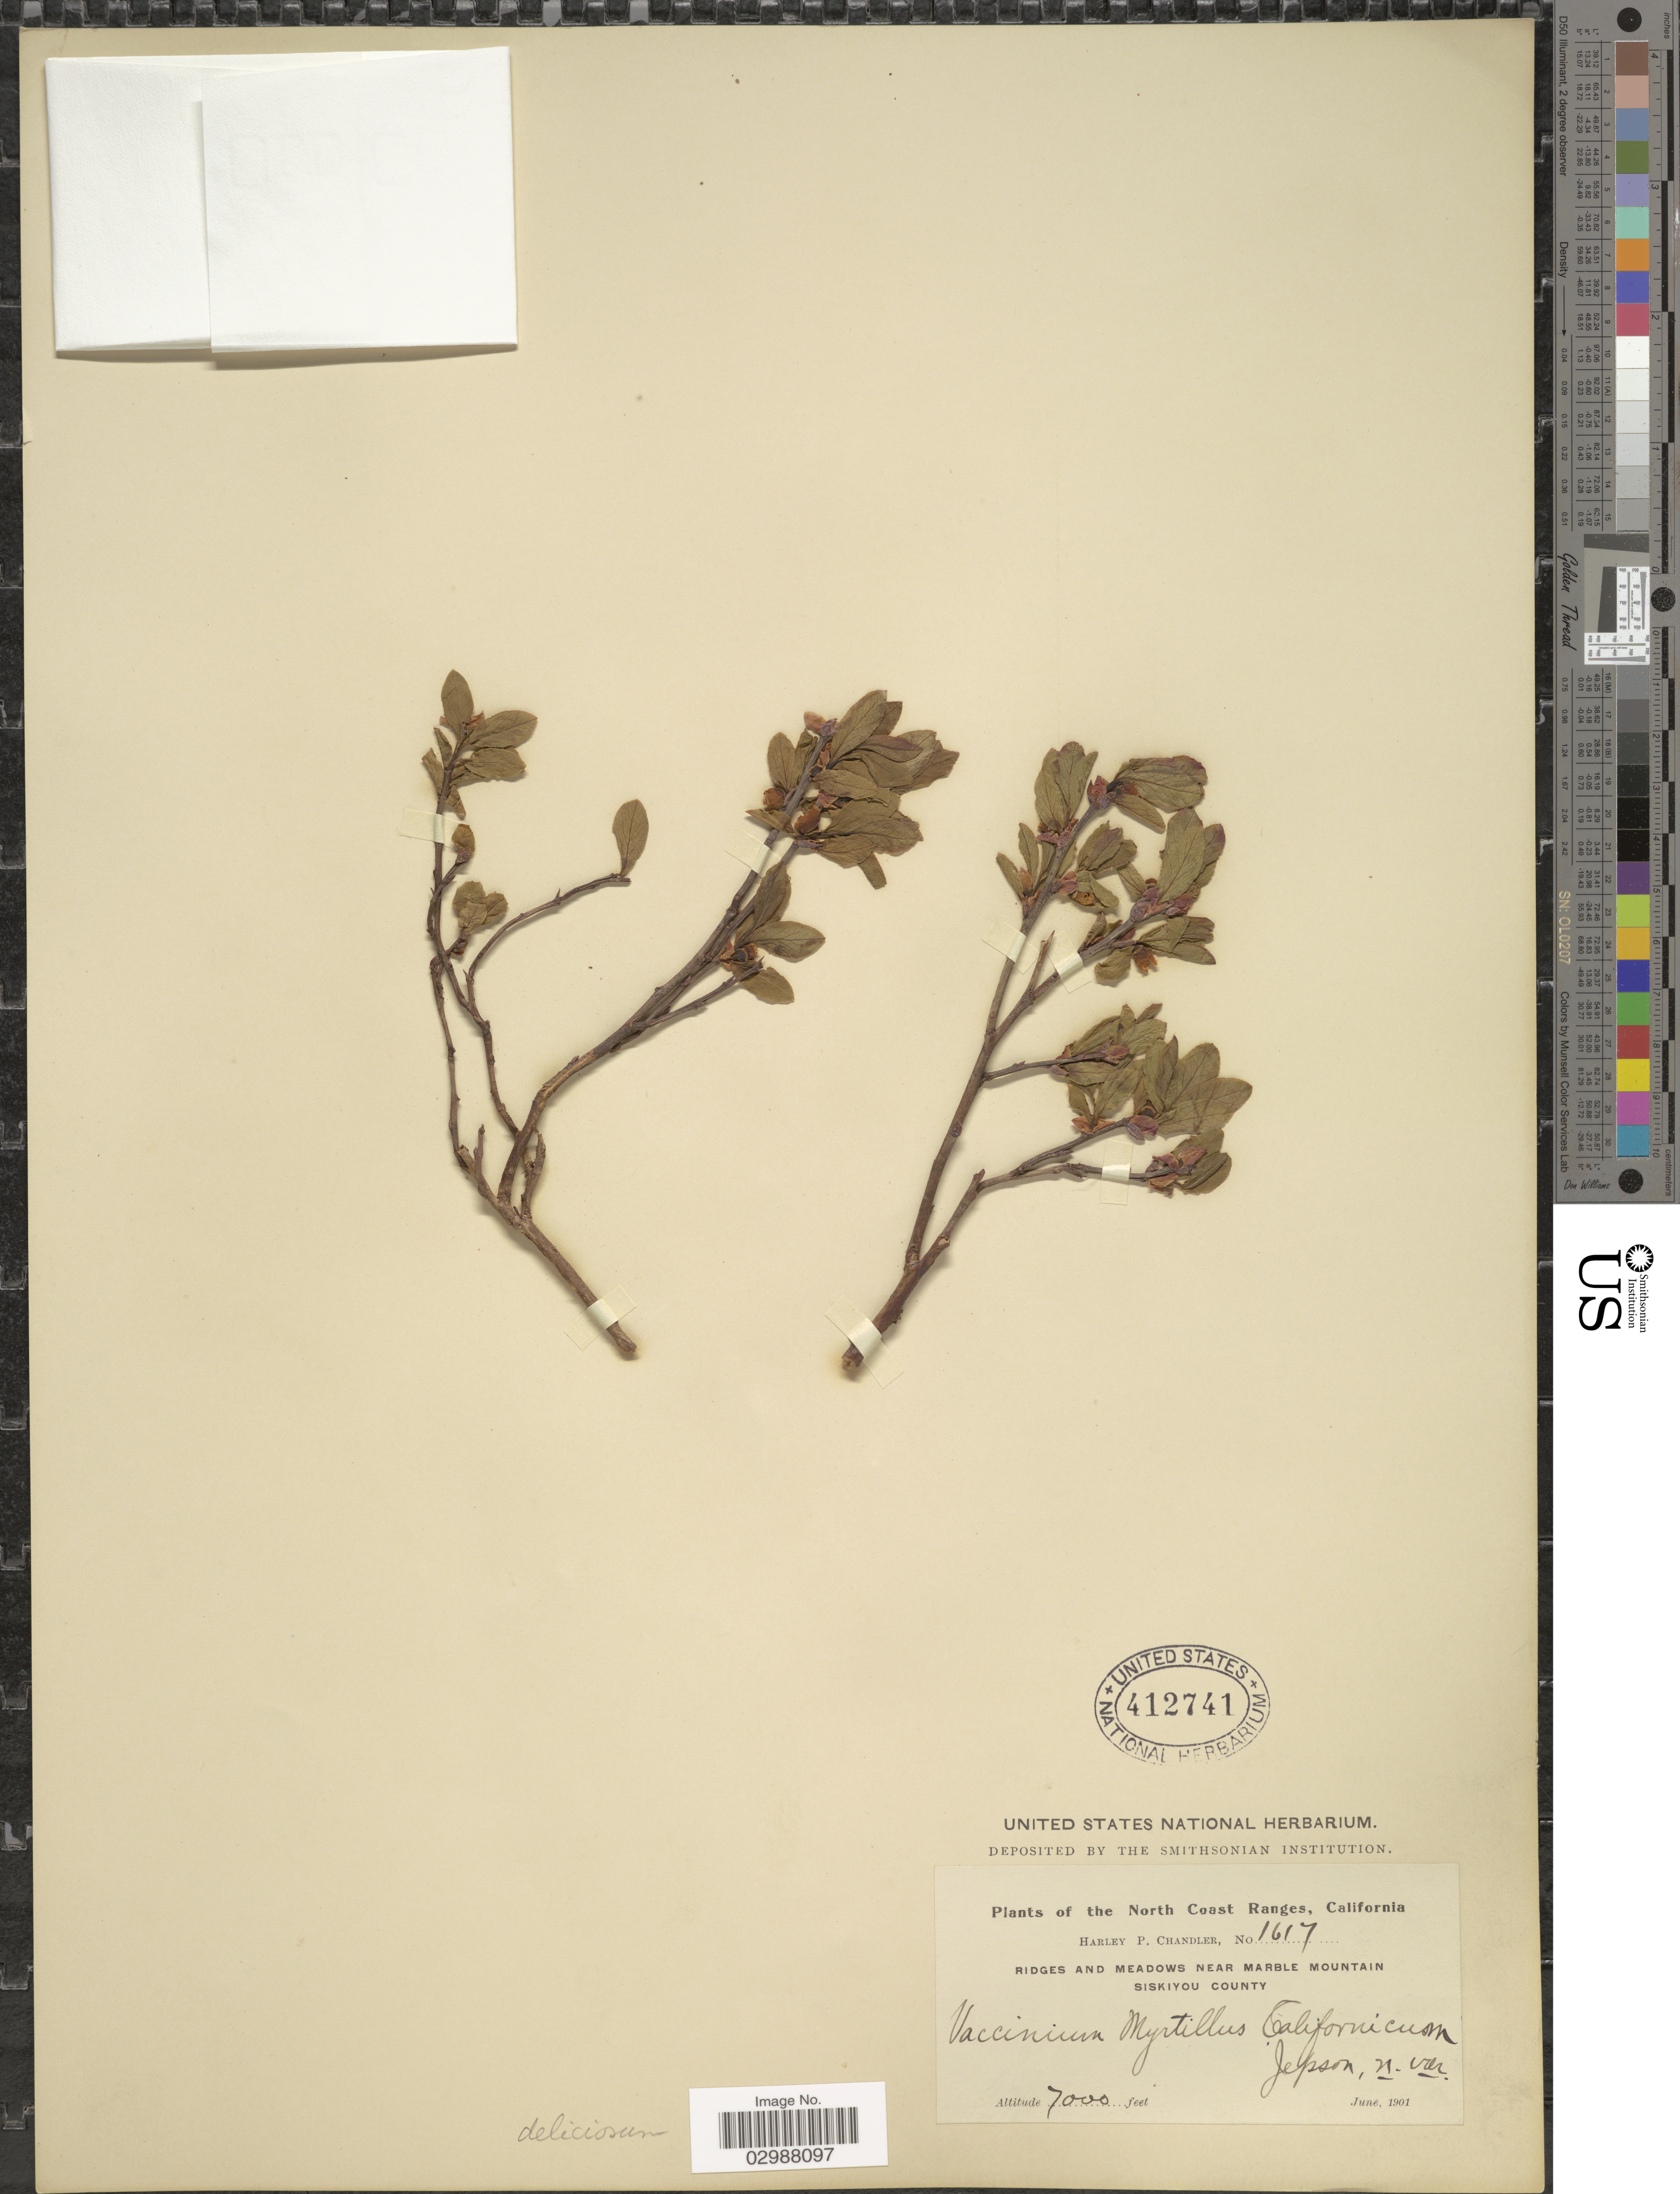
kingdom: Plantae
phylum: Tracheophyta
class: Magnoliopsida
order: Ericales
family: Ericaceae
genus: Vaccinium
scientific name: Vaccinium deliciosum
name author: Piper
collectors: H. Chandler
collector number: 1617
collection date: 1901-06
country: United States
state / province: California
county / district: Siskiyou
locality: North Coast Ranges. Ridges and meadows near Mable Mountain Siskiyou County.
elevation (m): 2134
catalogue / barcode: US 412741